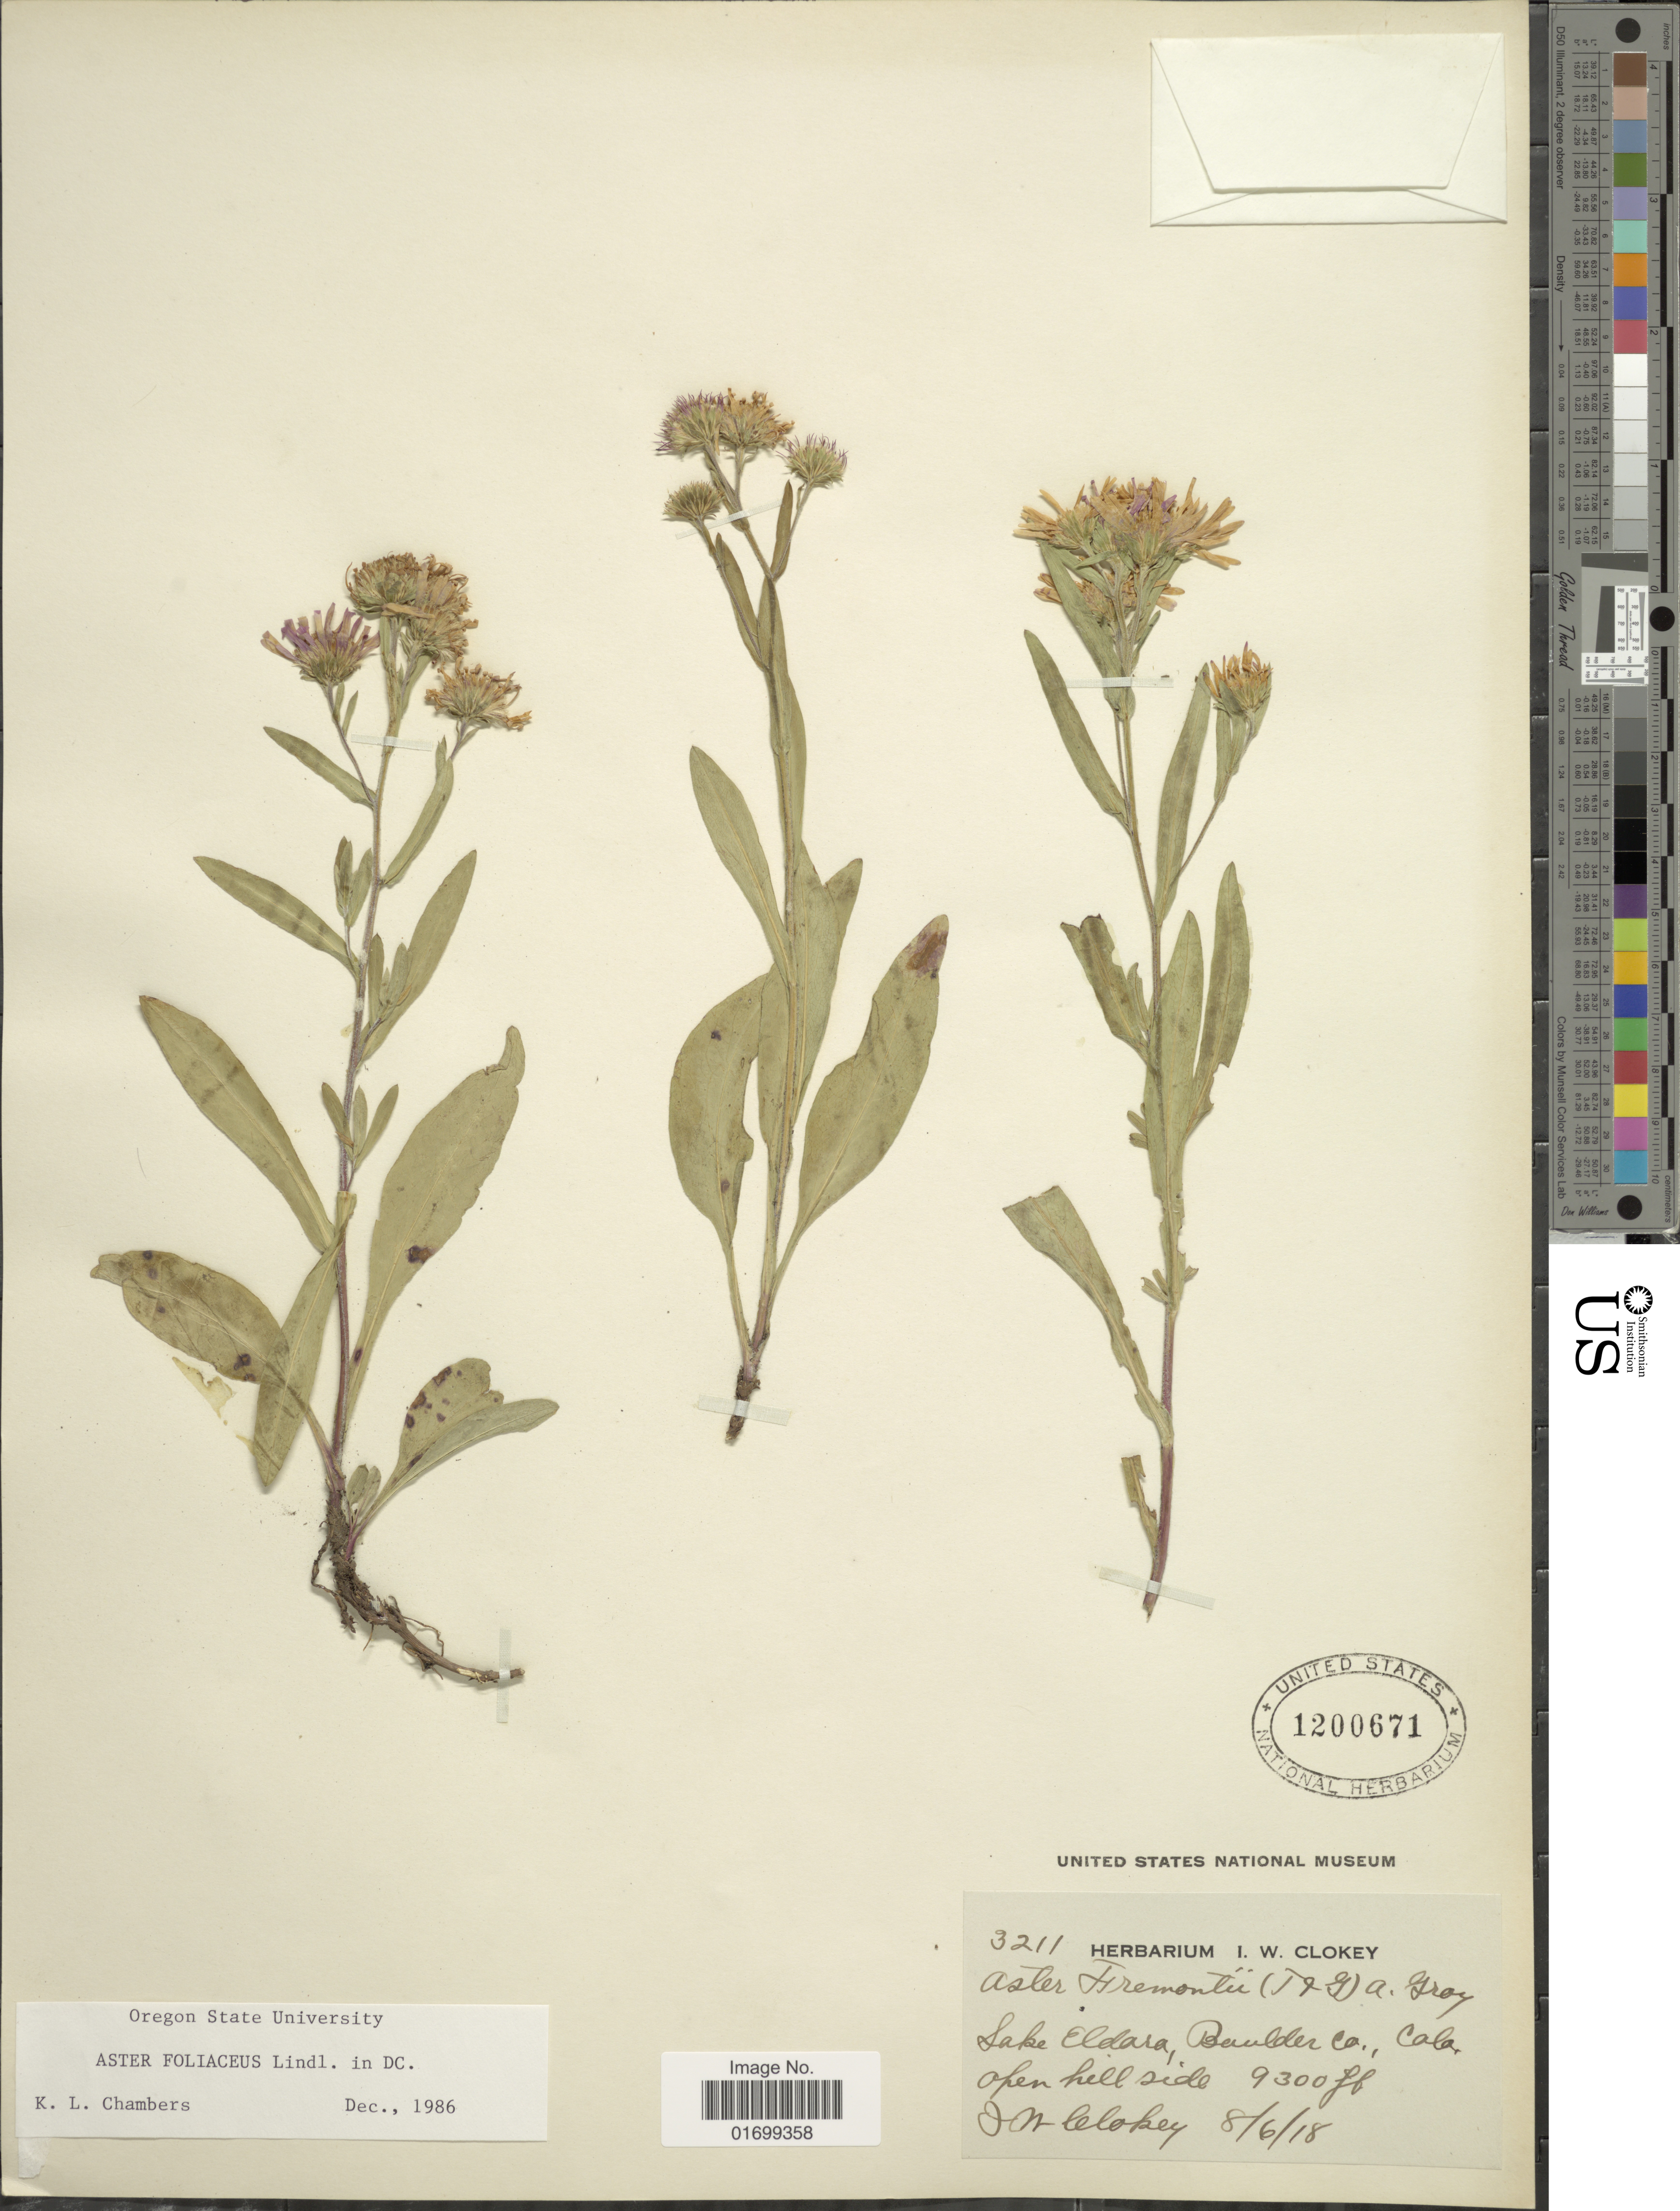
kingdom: Plantae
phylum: Tracheophyta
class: Magnoliopsida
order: Asterales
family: Asteraceae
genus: Symphyotrichum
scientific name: Symphyotrichum foliaceum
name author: (Lindl. ex DC.) G.L. Nesom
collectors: I. W. Clokey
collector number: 3211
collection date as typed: Transcribed d/m/y: 6/8/18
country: United States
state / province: Colorado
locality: Lake Eldara, Boulder Co., open hill side.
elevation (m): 2835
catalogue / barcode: US 1200671